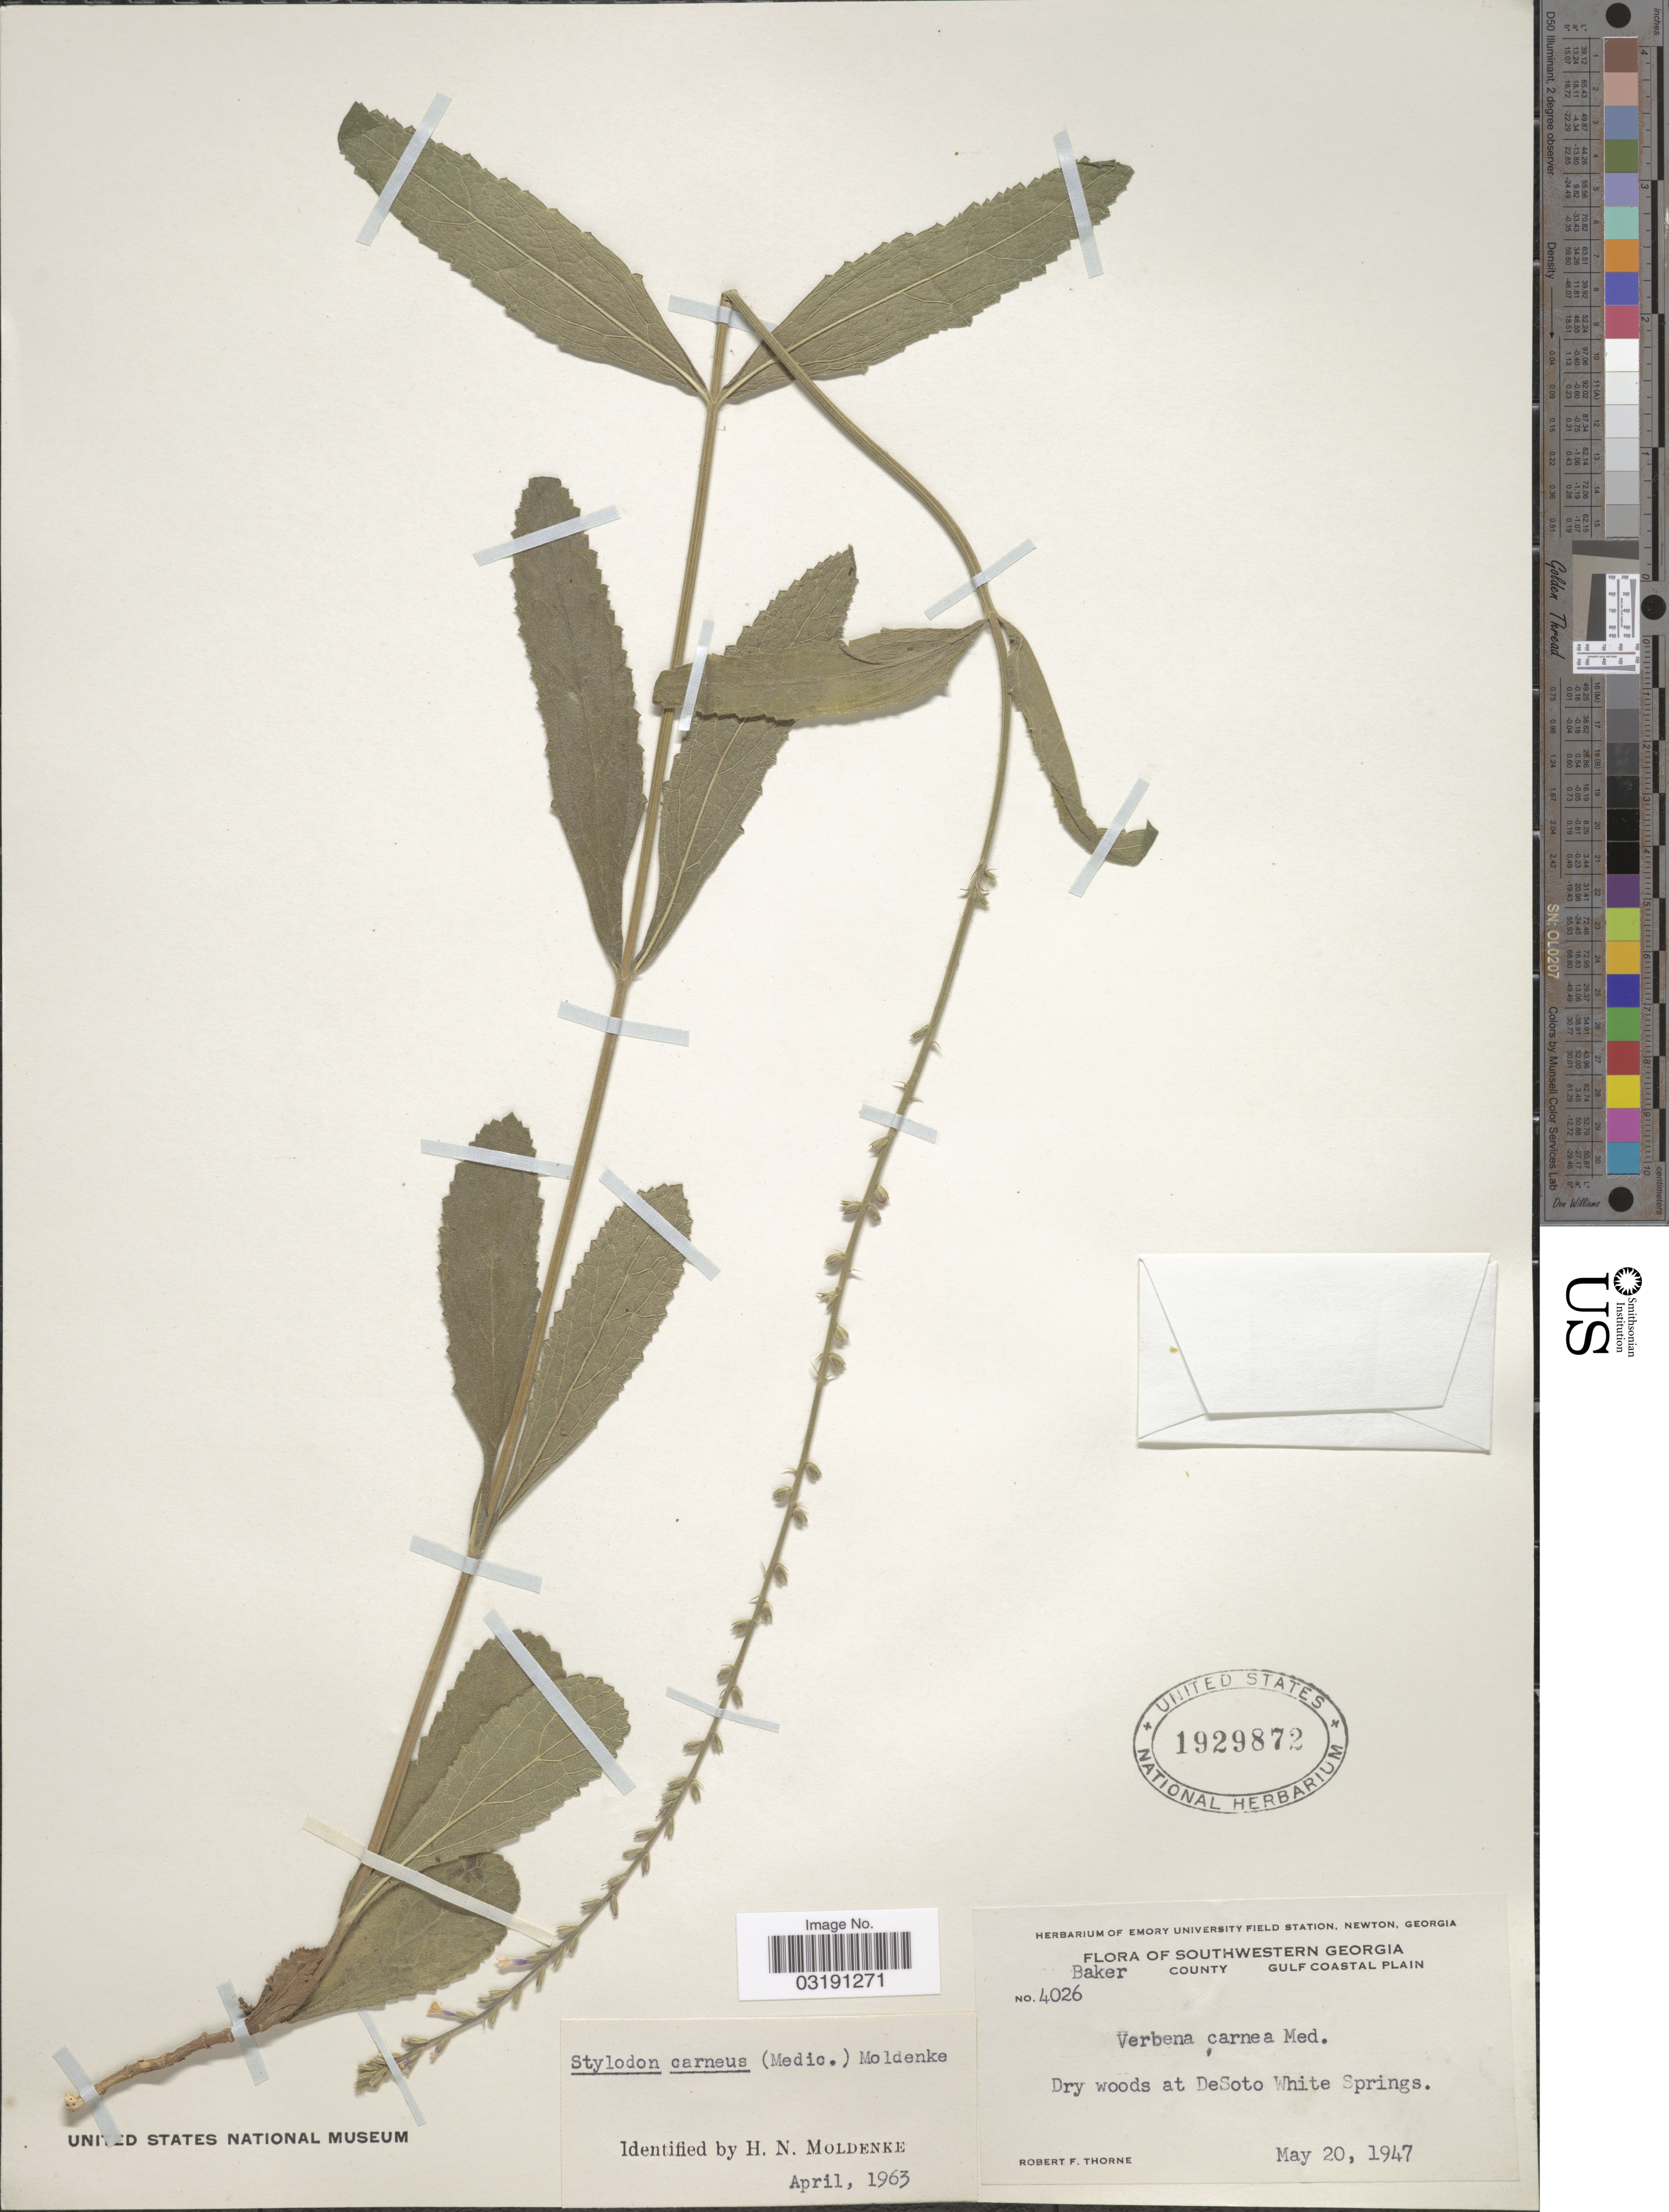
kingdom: Plantae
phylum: Tracheophyta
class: Magnoliopsida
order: Lamiales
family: Verbenaceae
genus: Verbena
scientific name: Verbena carnea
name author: Medik.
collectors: R. F. Thorne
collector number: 4026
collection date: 1947-05-20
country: United States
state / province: Georgia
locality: Southwestern Georgia. Baker County. Gulf Coastal Plain. Dry woods at DeSoto White Springs.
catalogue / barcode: US 1929872